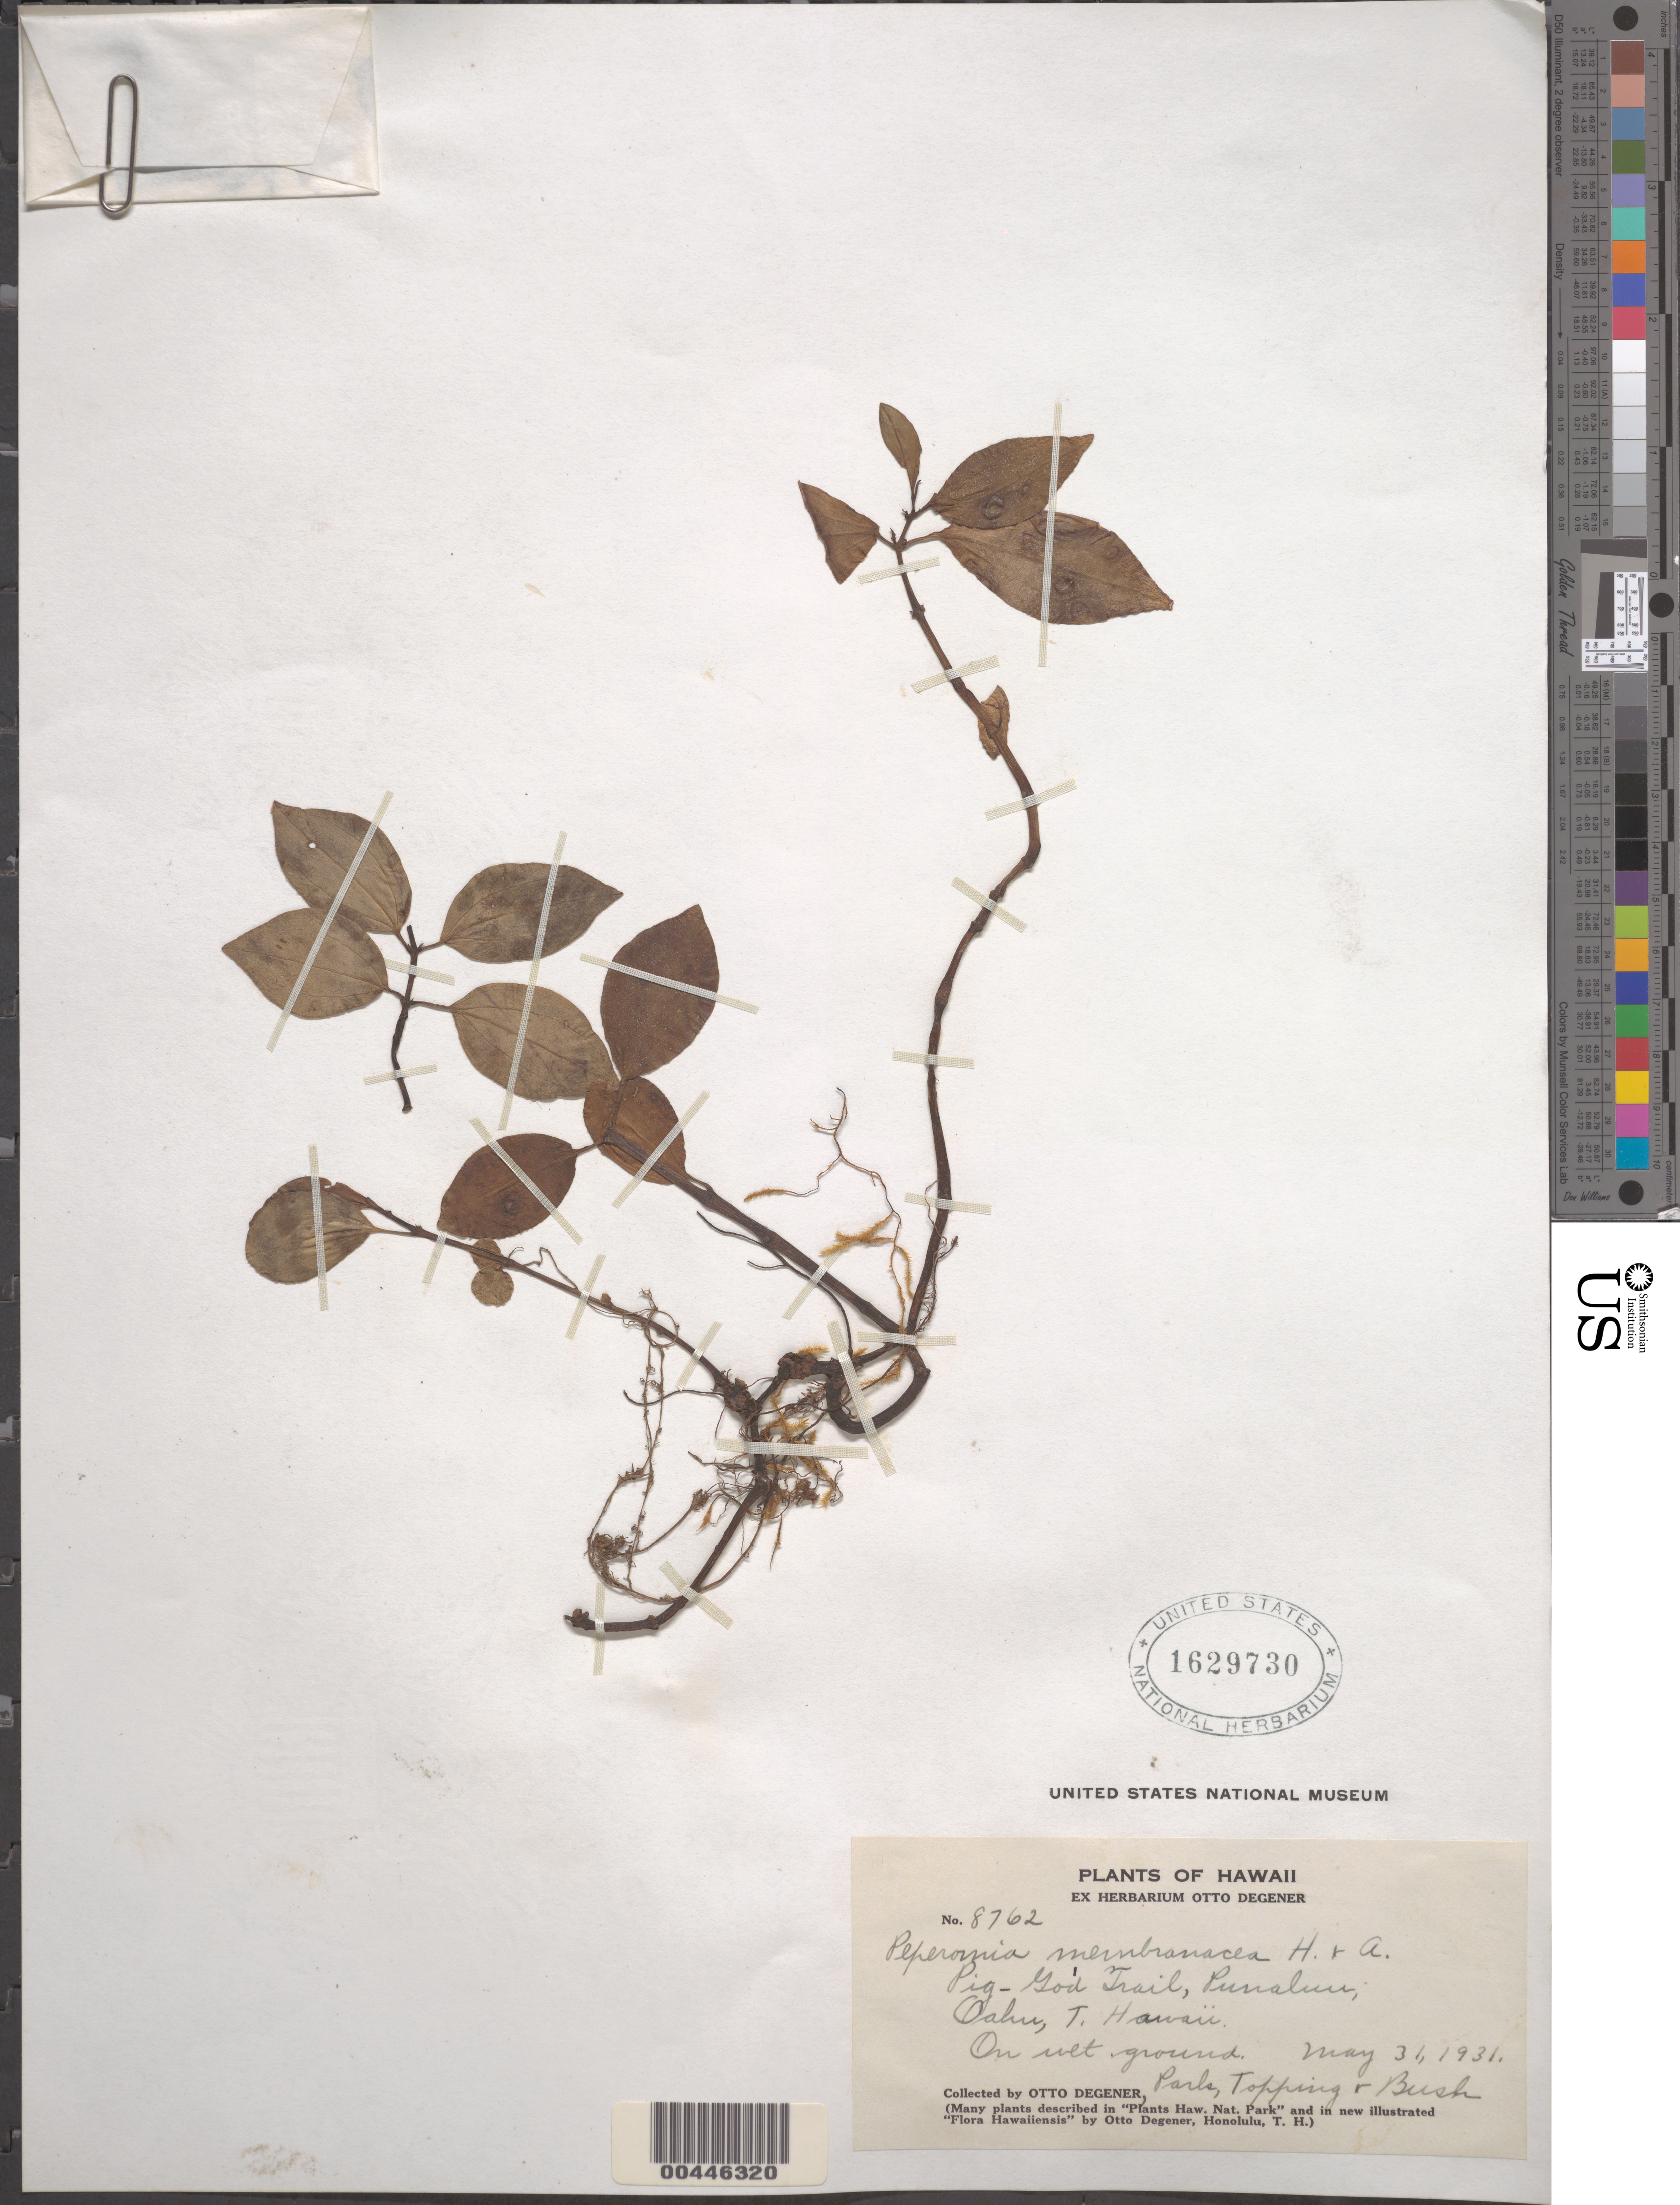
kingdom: Plantae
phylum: Tracheophyta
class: Magnoliopsida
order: Piperales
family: Piperaceae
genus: Peperomia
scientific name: Peperomia membranacea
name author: Hook. & Arn.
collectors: O. Degener, Park, D. L. Topping & B. F. Bush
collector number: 8762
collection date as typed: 31 May 1931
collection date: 1931-05-31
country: United States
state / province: Hawaii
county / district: Honolulu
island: Oahu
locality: Pig-God Trail, Punaluu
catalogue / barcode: US 1629730